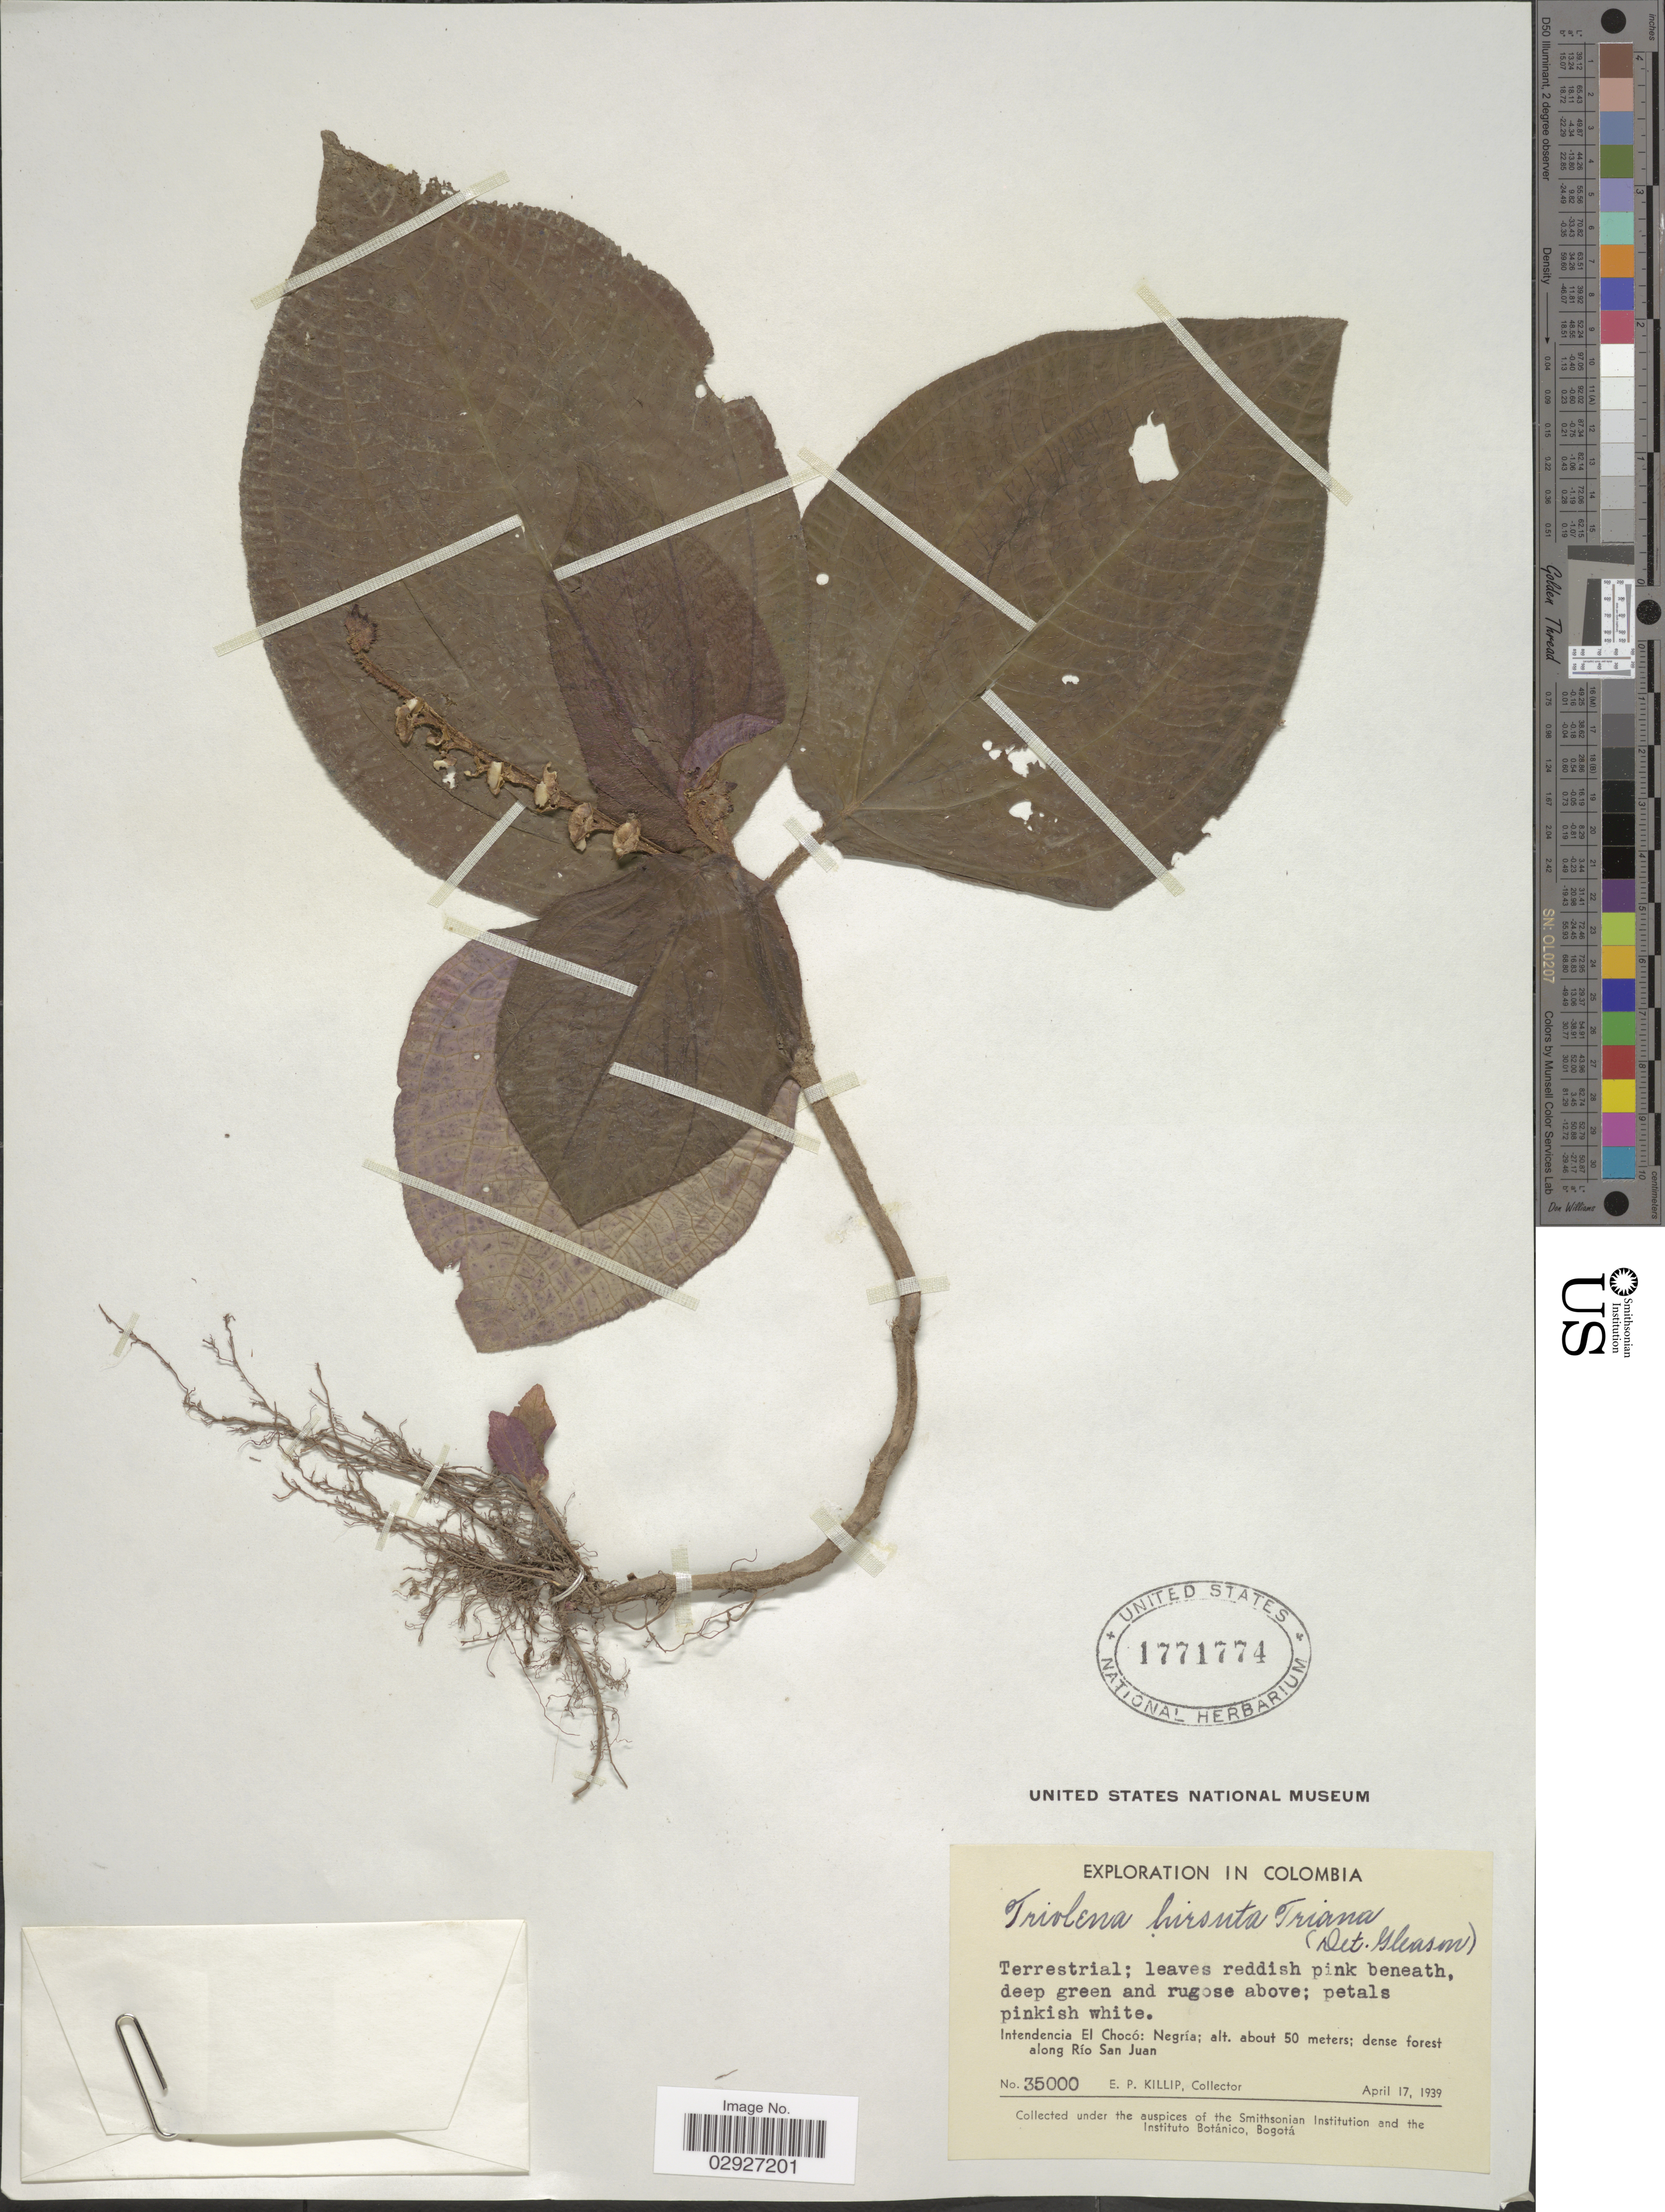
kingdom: Plantae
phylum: Tracheophyta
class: Magnoliopsida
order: Myrtales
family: Melastomataceae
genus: Triolena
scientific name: Triolena hirsuta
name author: (Benth.) Triana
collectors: E. P. Killip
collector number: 35000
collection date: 1939-04-17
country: Colombia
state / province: Chocó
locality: Intendencia El Chocó, Negría, dense forest along Río San Juan.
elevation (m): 50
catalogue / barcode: US 1771774